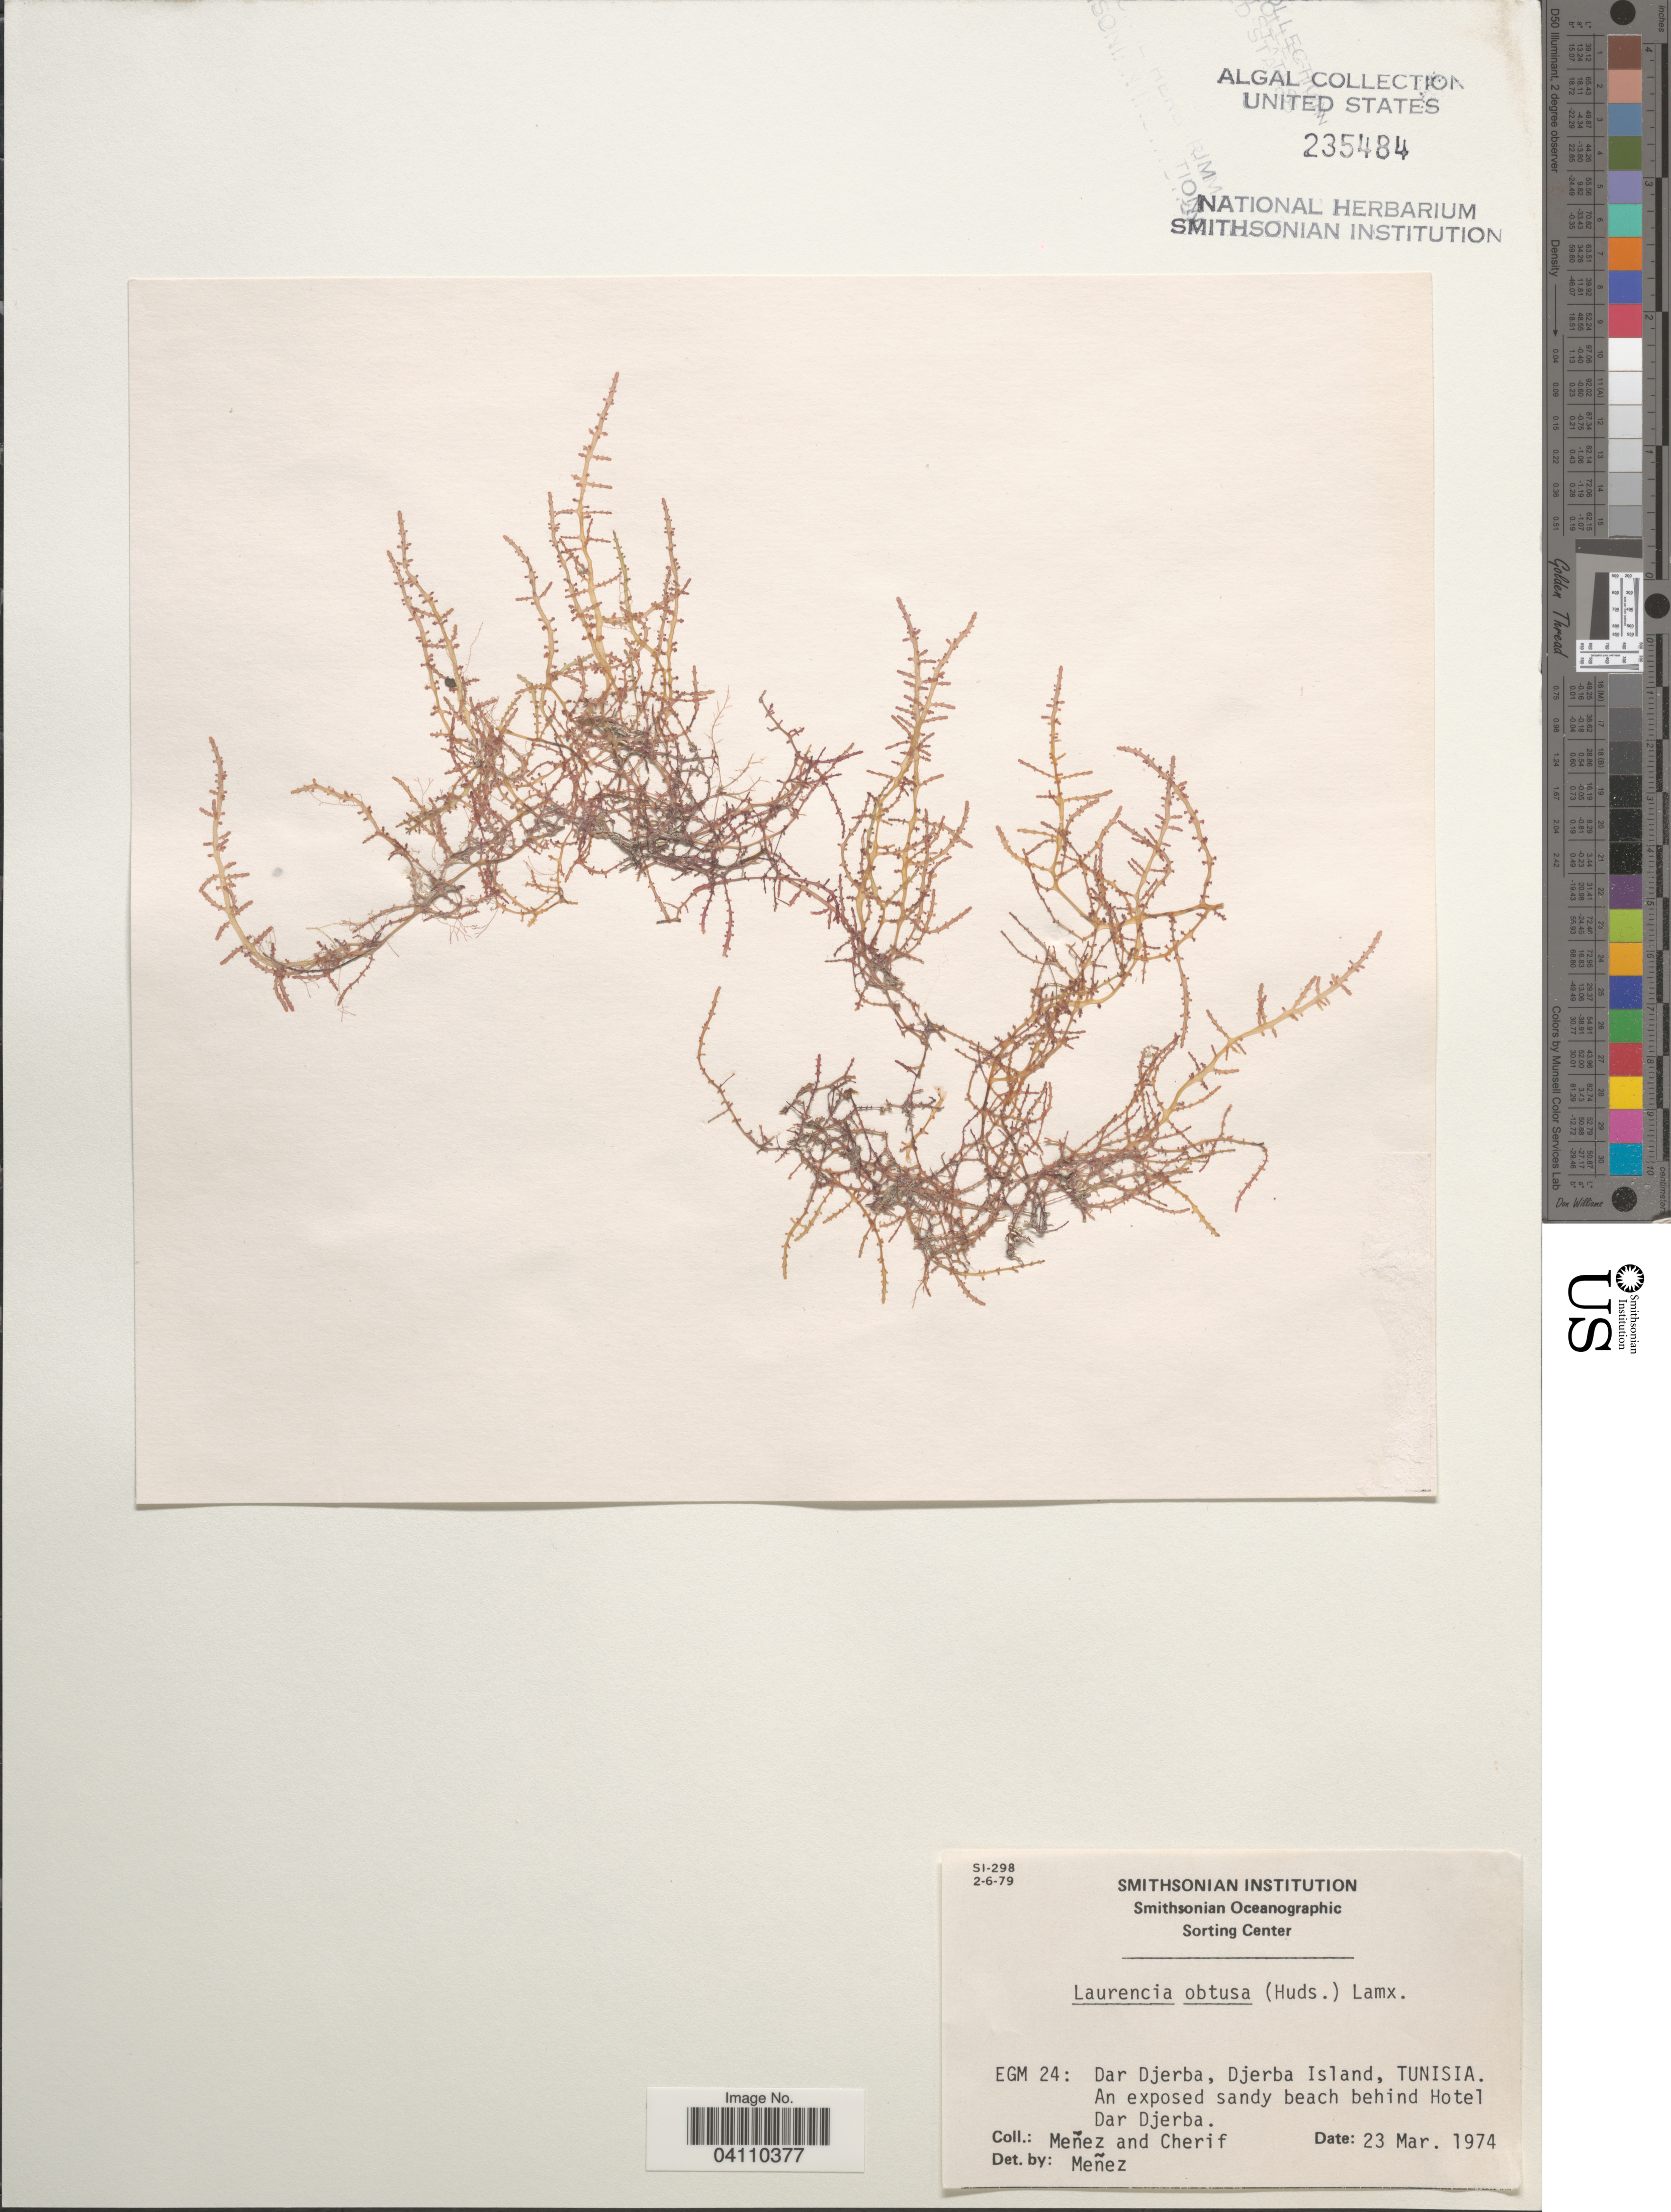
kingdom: Plantae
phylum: Rhodophyta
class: Florideophyceae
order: Ceramiales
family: Rhodomelaceae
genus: Laurencia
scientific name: Laurencia obtusa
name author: (Huds.) J.V.Lamouroux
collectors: Menez & -. Cherif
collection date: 1974-03-23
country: Tunisia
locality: EGM 24: Dar Djerba, Djerba Island. Beach behind Hotel Dar Djerba.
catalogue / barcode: US 235484